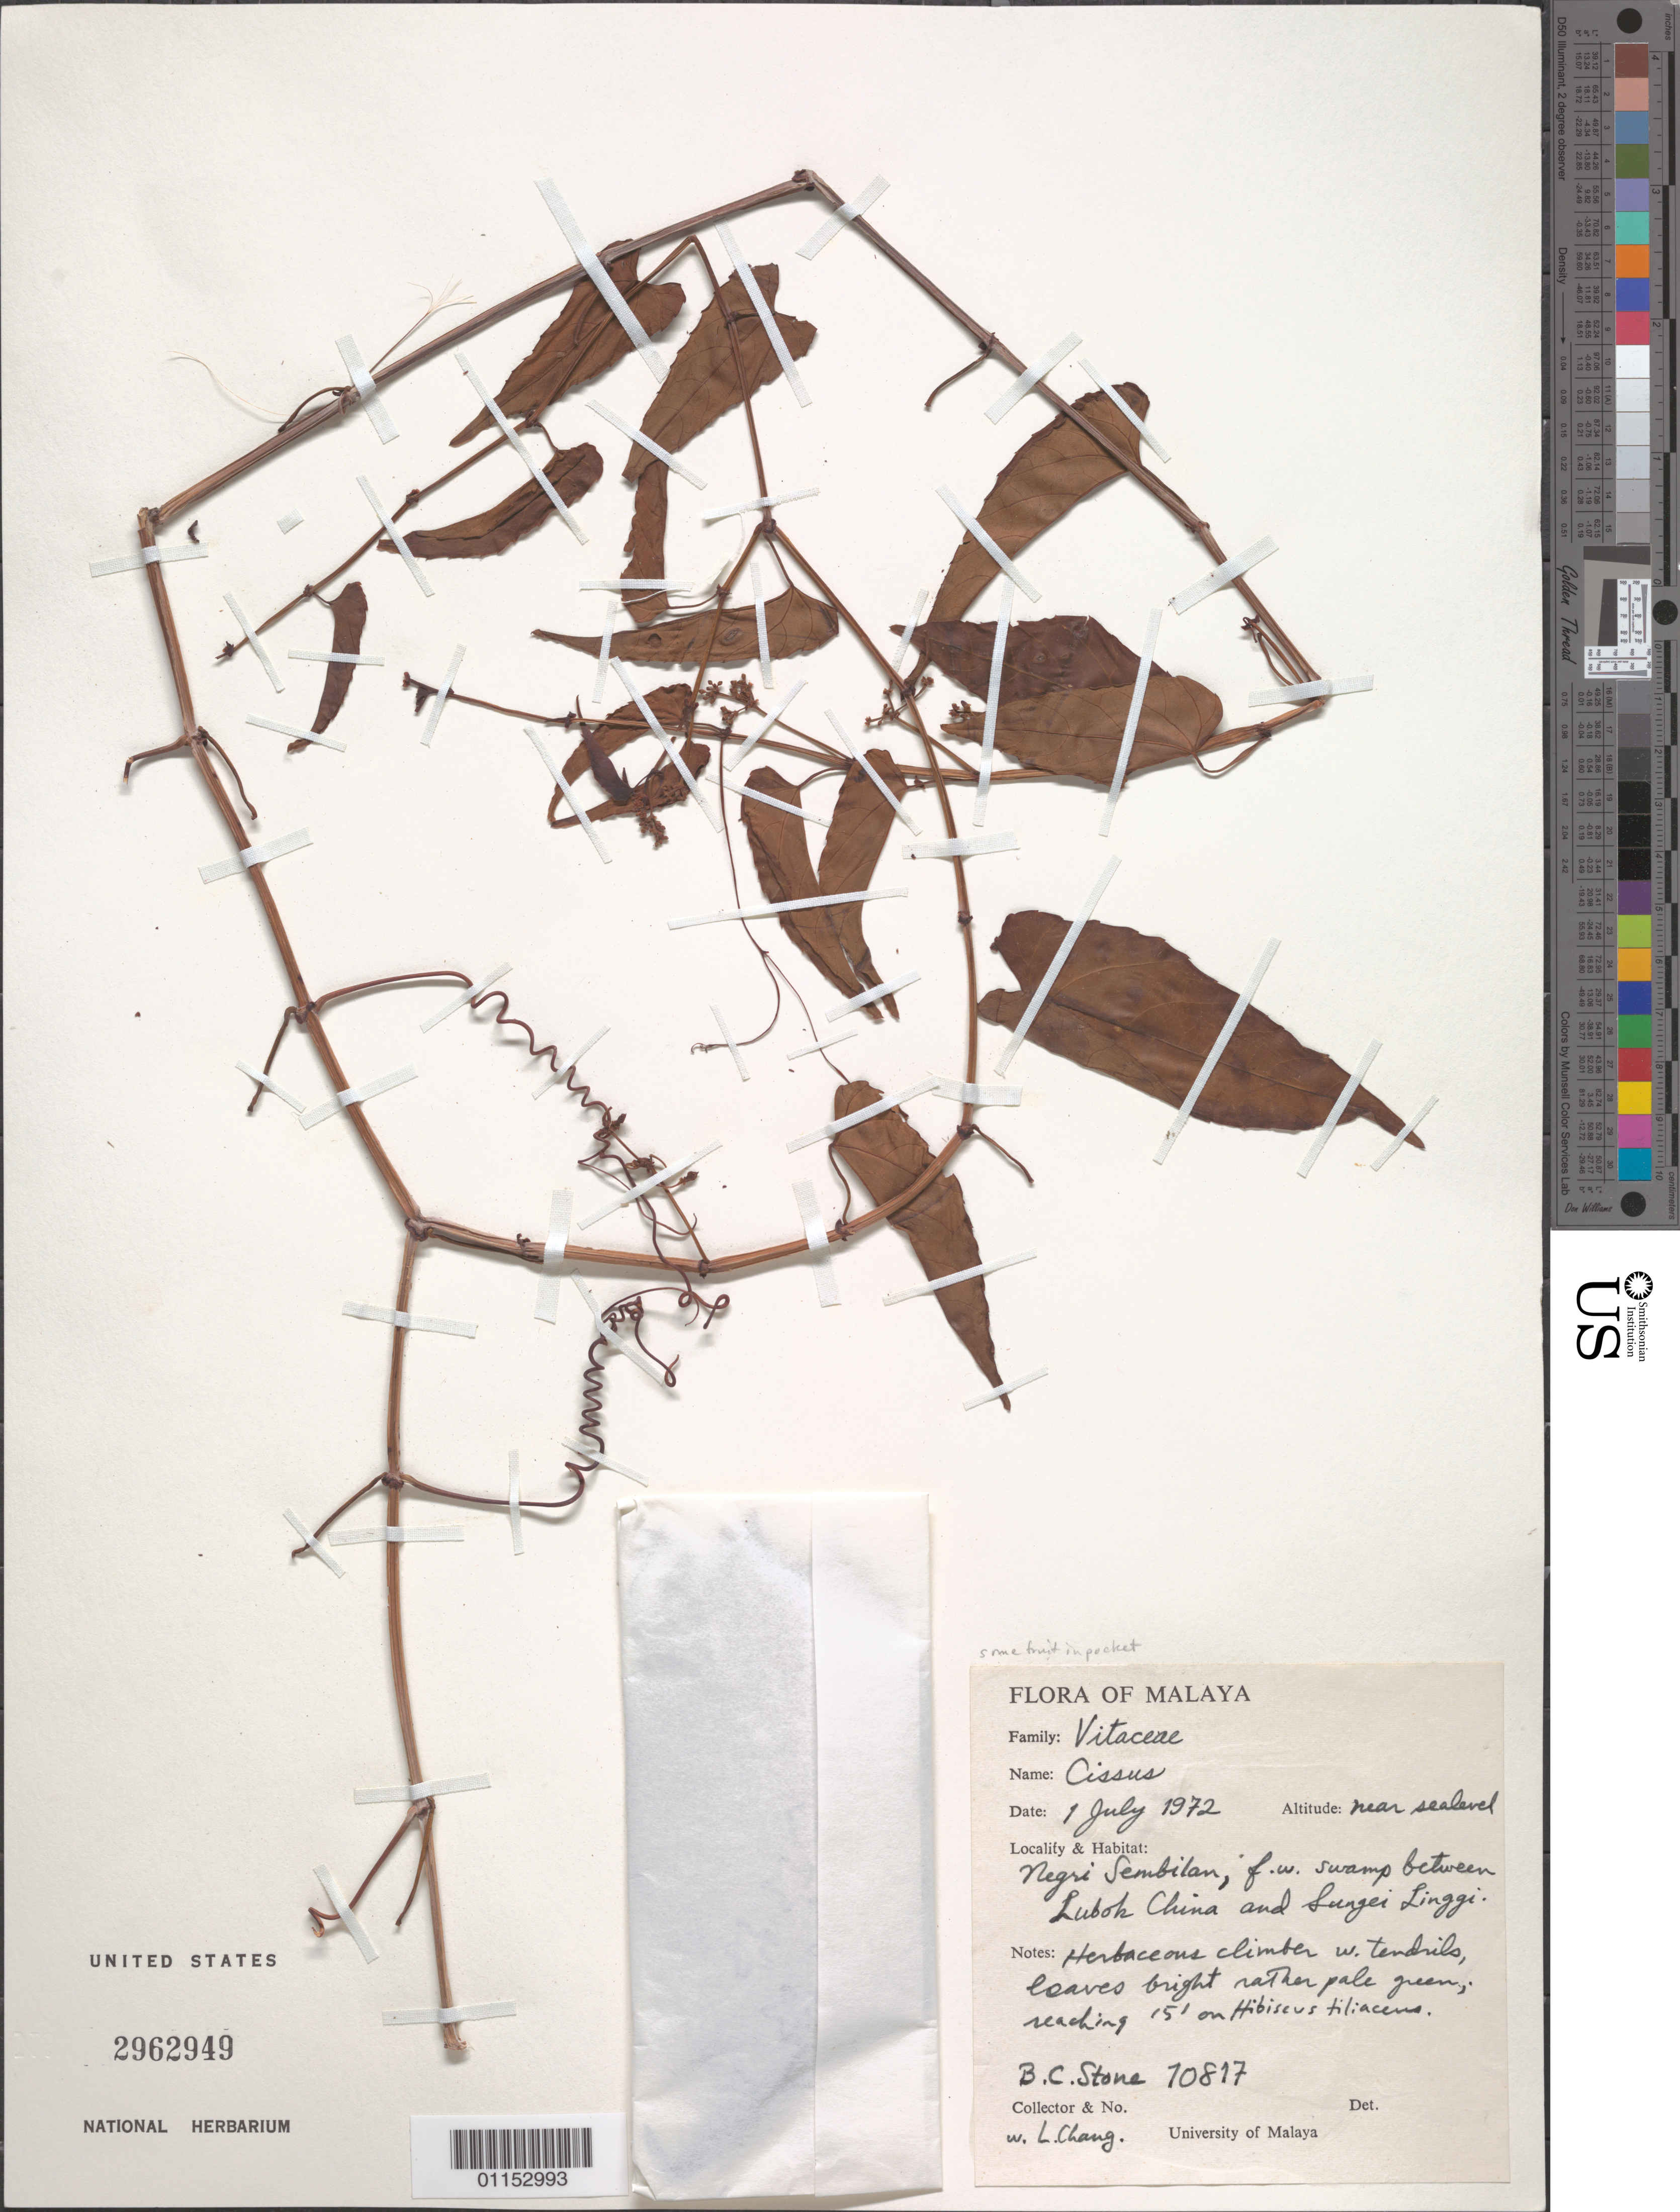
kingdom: Plantae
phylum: Tracheophyta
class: Magnoliopsida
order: Vitales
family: Vitaceae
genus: Cissus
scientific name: Cissus sp.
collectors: B. C. Stone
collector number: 10817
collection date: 1972-07-01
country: Malaysia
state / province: Negeri Sembilan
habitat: Herbaceous climber.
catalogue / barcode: US 2962949